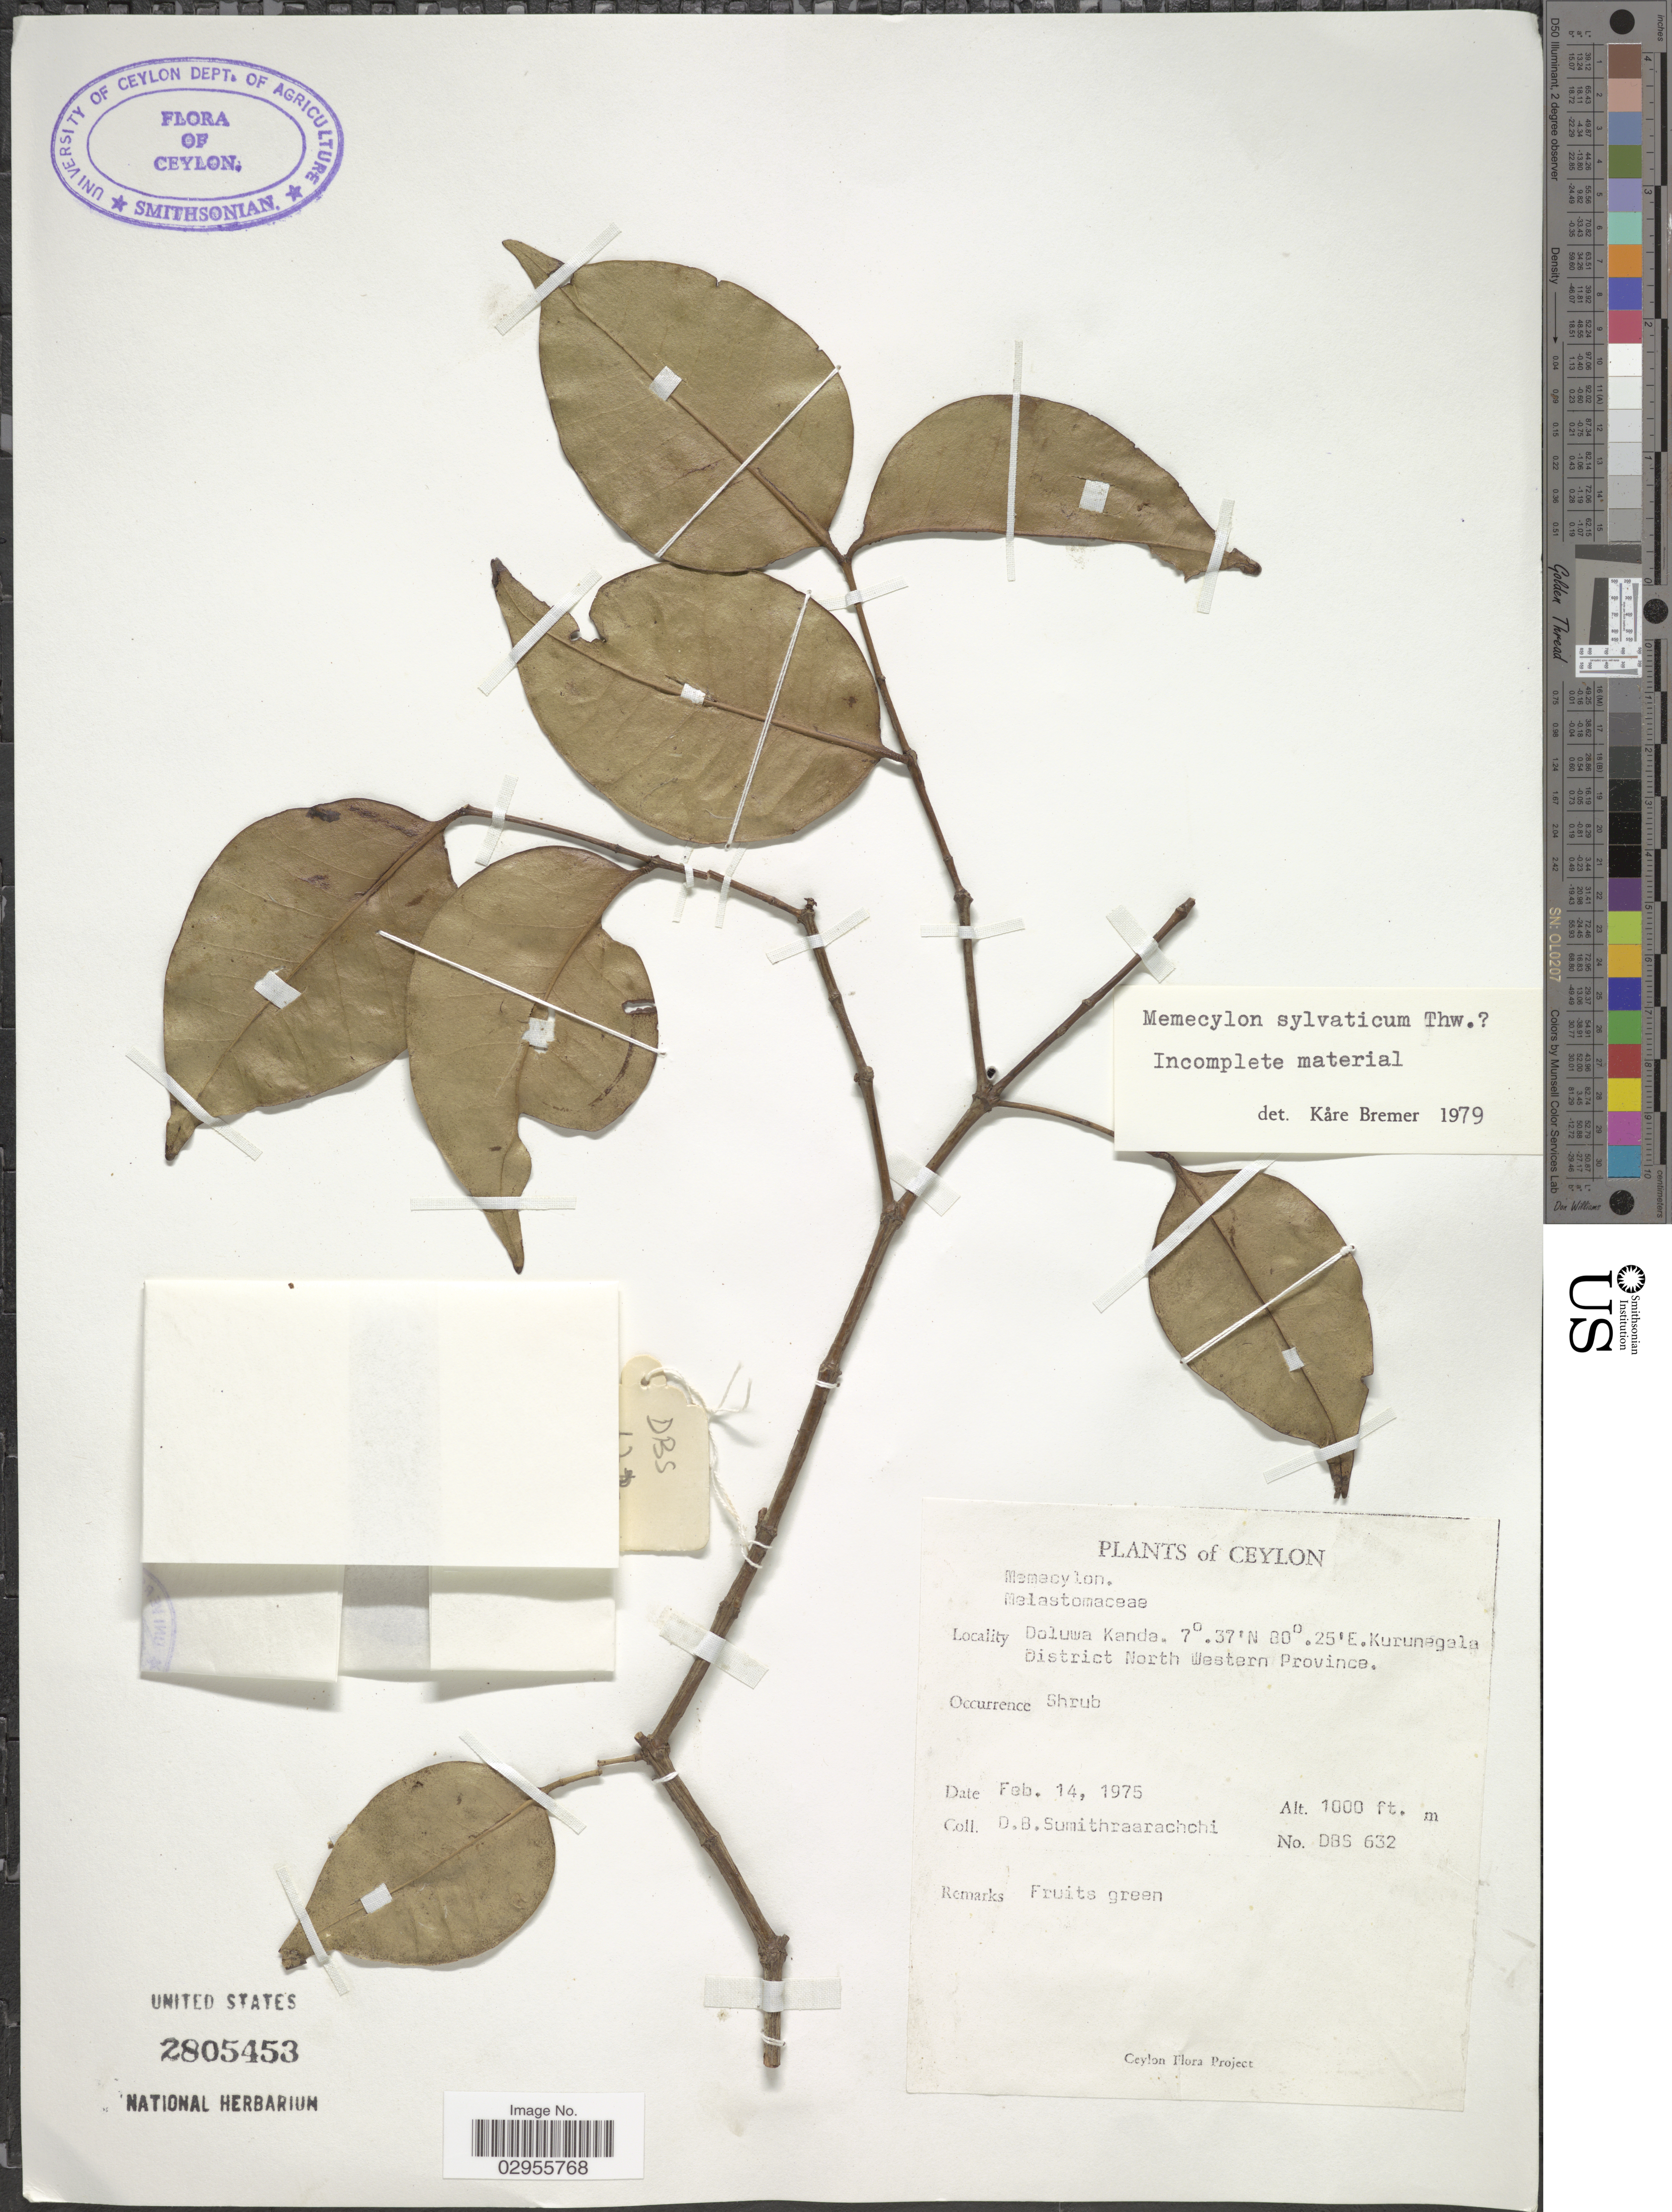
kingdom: Plantae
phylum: Tracheophyta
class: Magnoliopsida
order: Myrtales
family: Melastomataceae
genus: Memecylon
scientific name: Memecylon sylvaticum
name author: Thwaites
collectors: D. B. Sumithraarachchi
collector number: DBS632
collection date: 1975-02-14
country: Sri Lanka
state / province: North Western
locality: Ceylon, Doluwa Kanda, Kurunegala District.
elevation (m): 305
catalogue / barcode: US 2805453